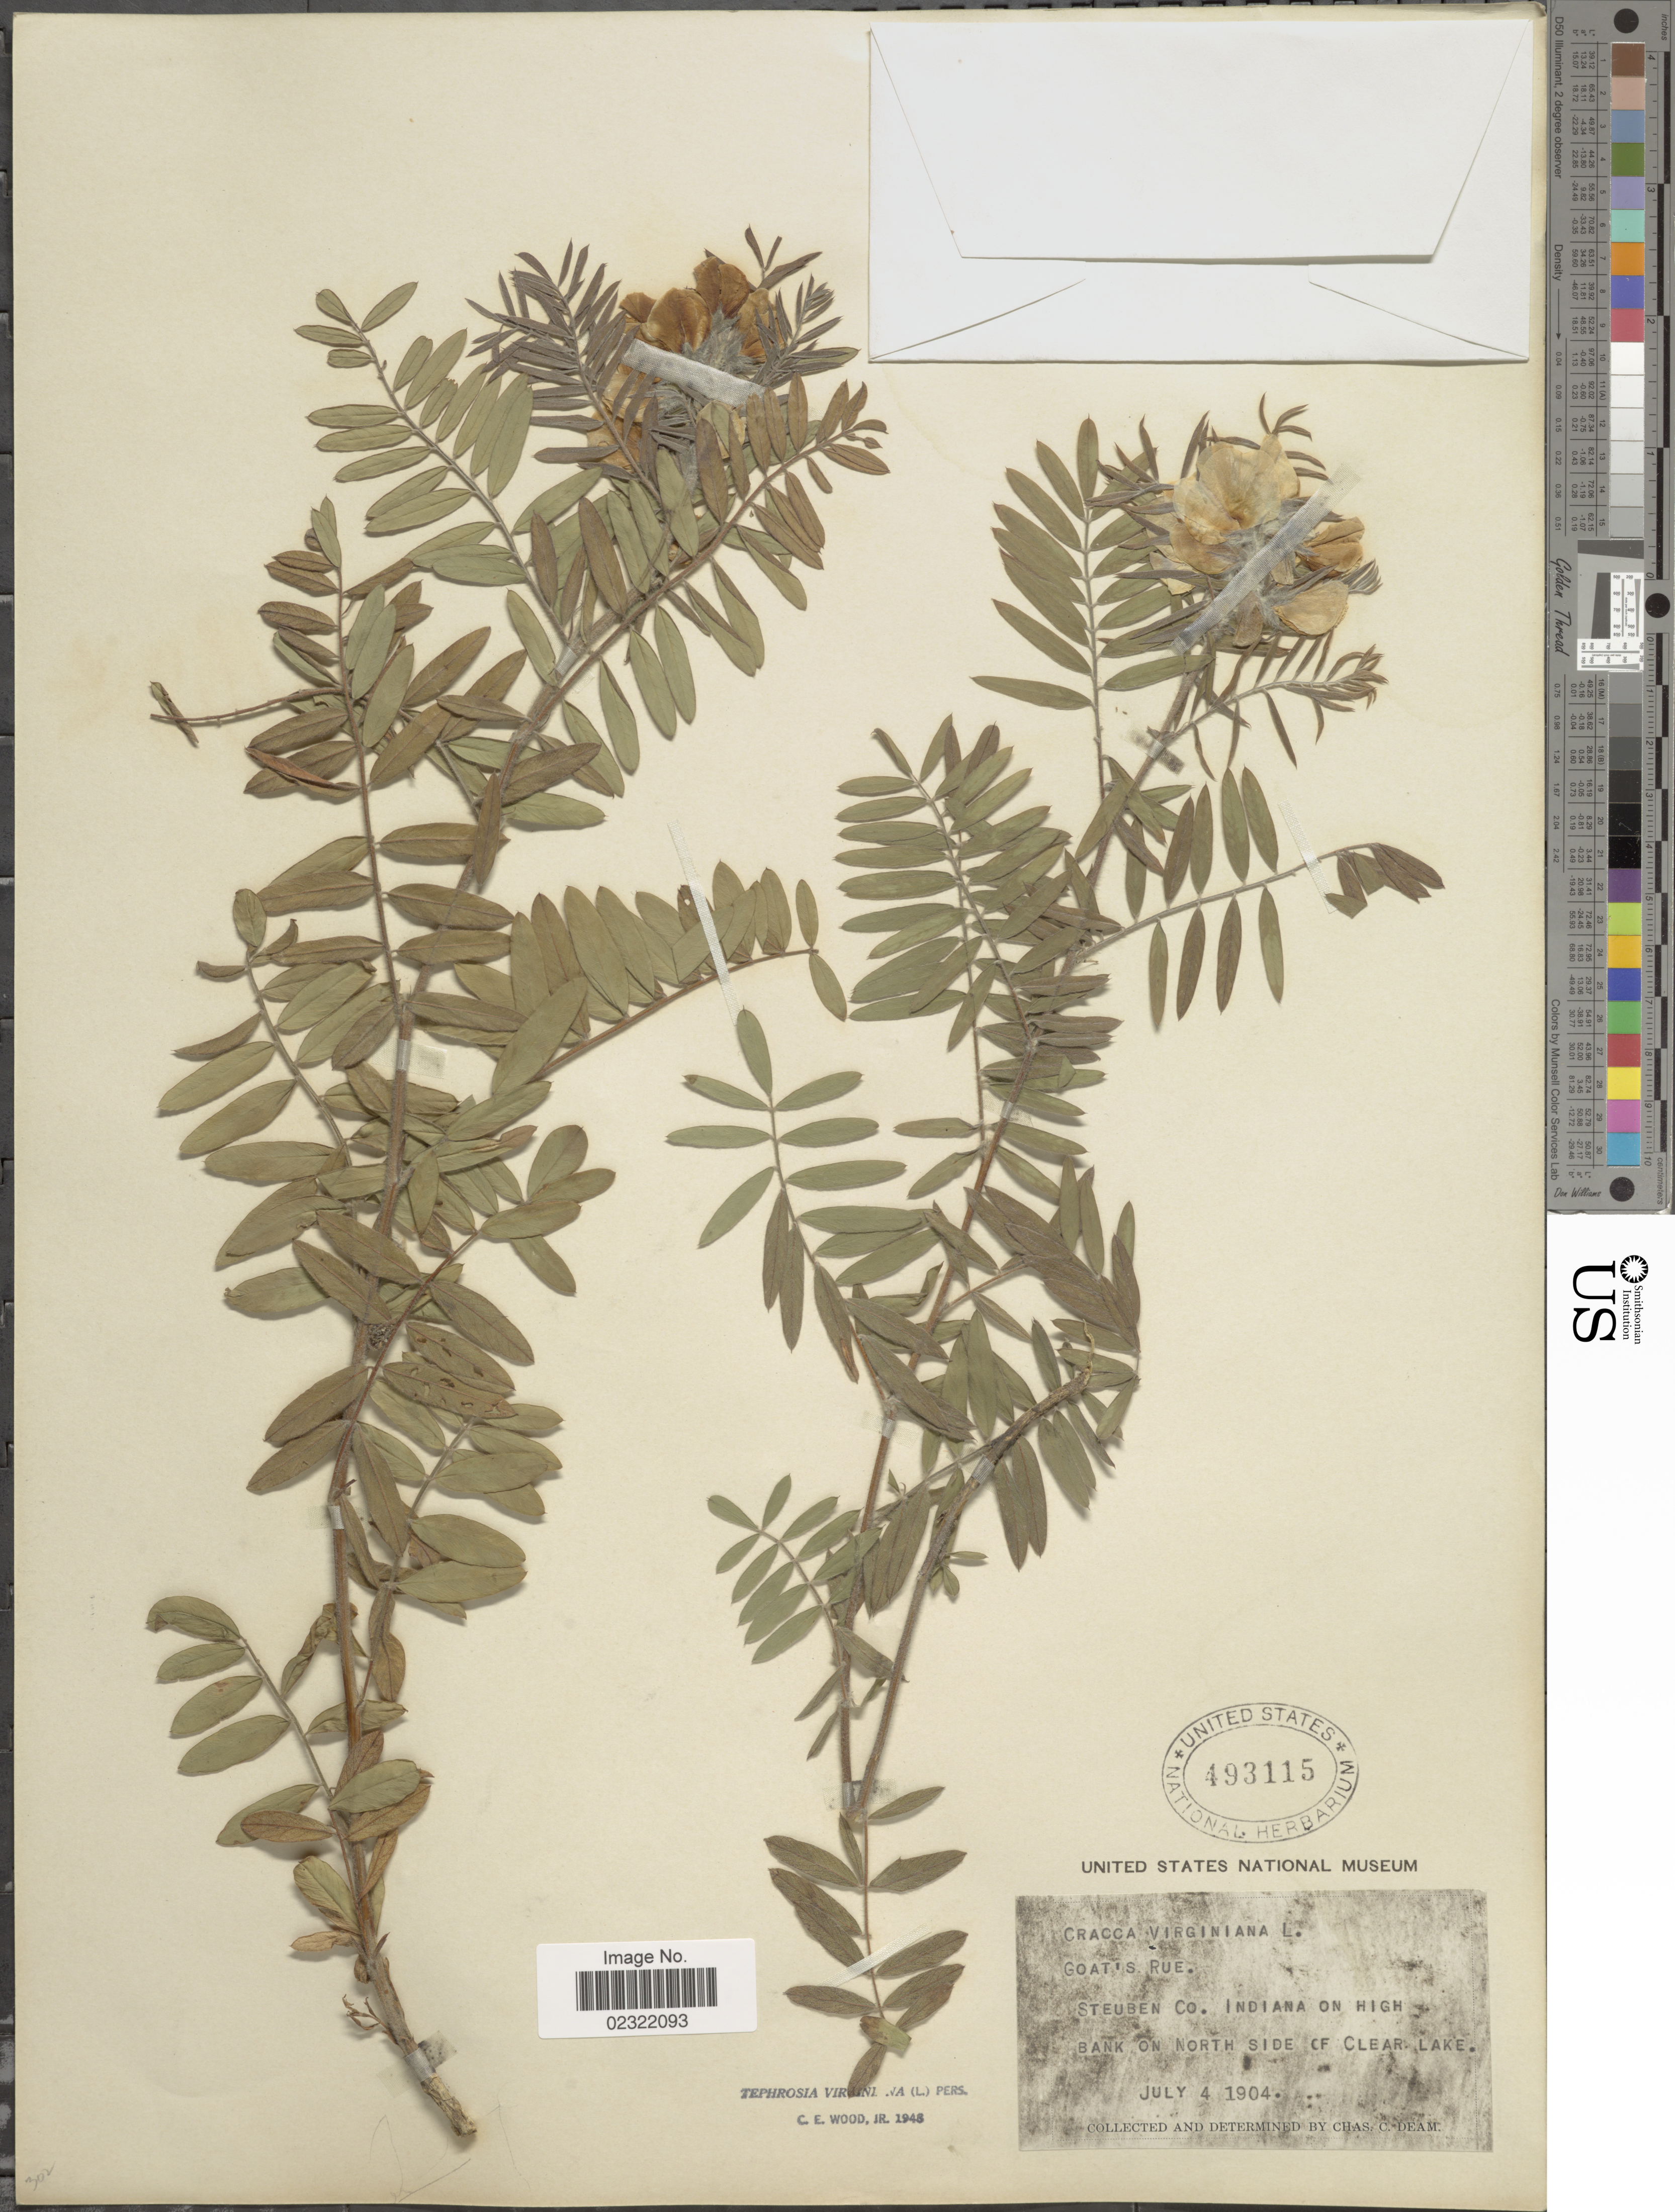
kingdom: Plantae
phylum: Tracheophyta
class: Magnoliopsida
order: Fabales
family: Fabaceae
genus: Tephrosia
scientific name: Tephrosia virginiana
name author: (L.) Pers.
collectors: C. Deam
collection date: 1904-07-04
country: United States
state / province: Indiana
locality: Steuben Co. Indiana on High Bank On North Side of Clear Lake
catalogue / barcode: US 493115